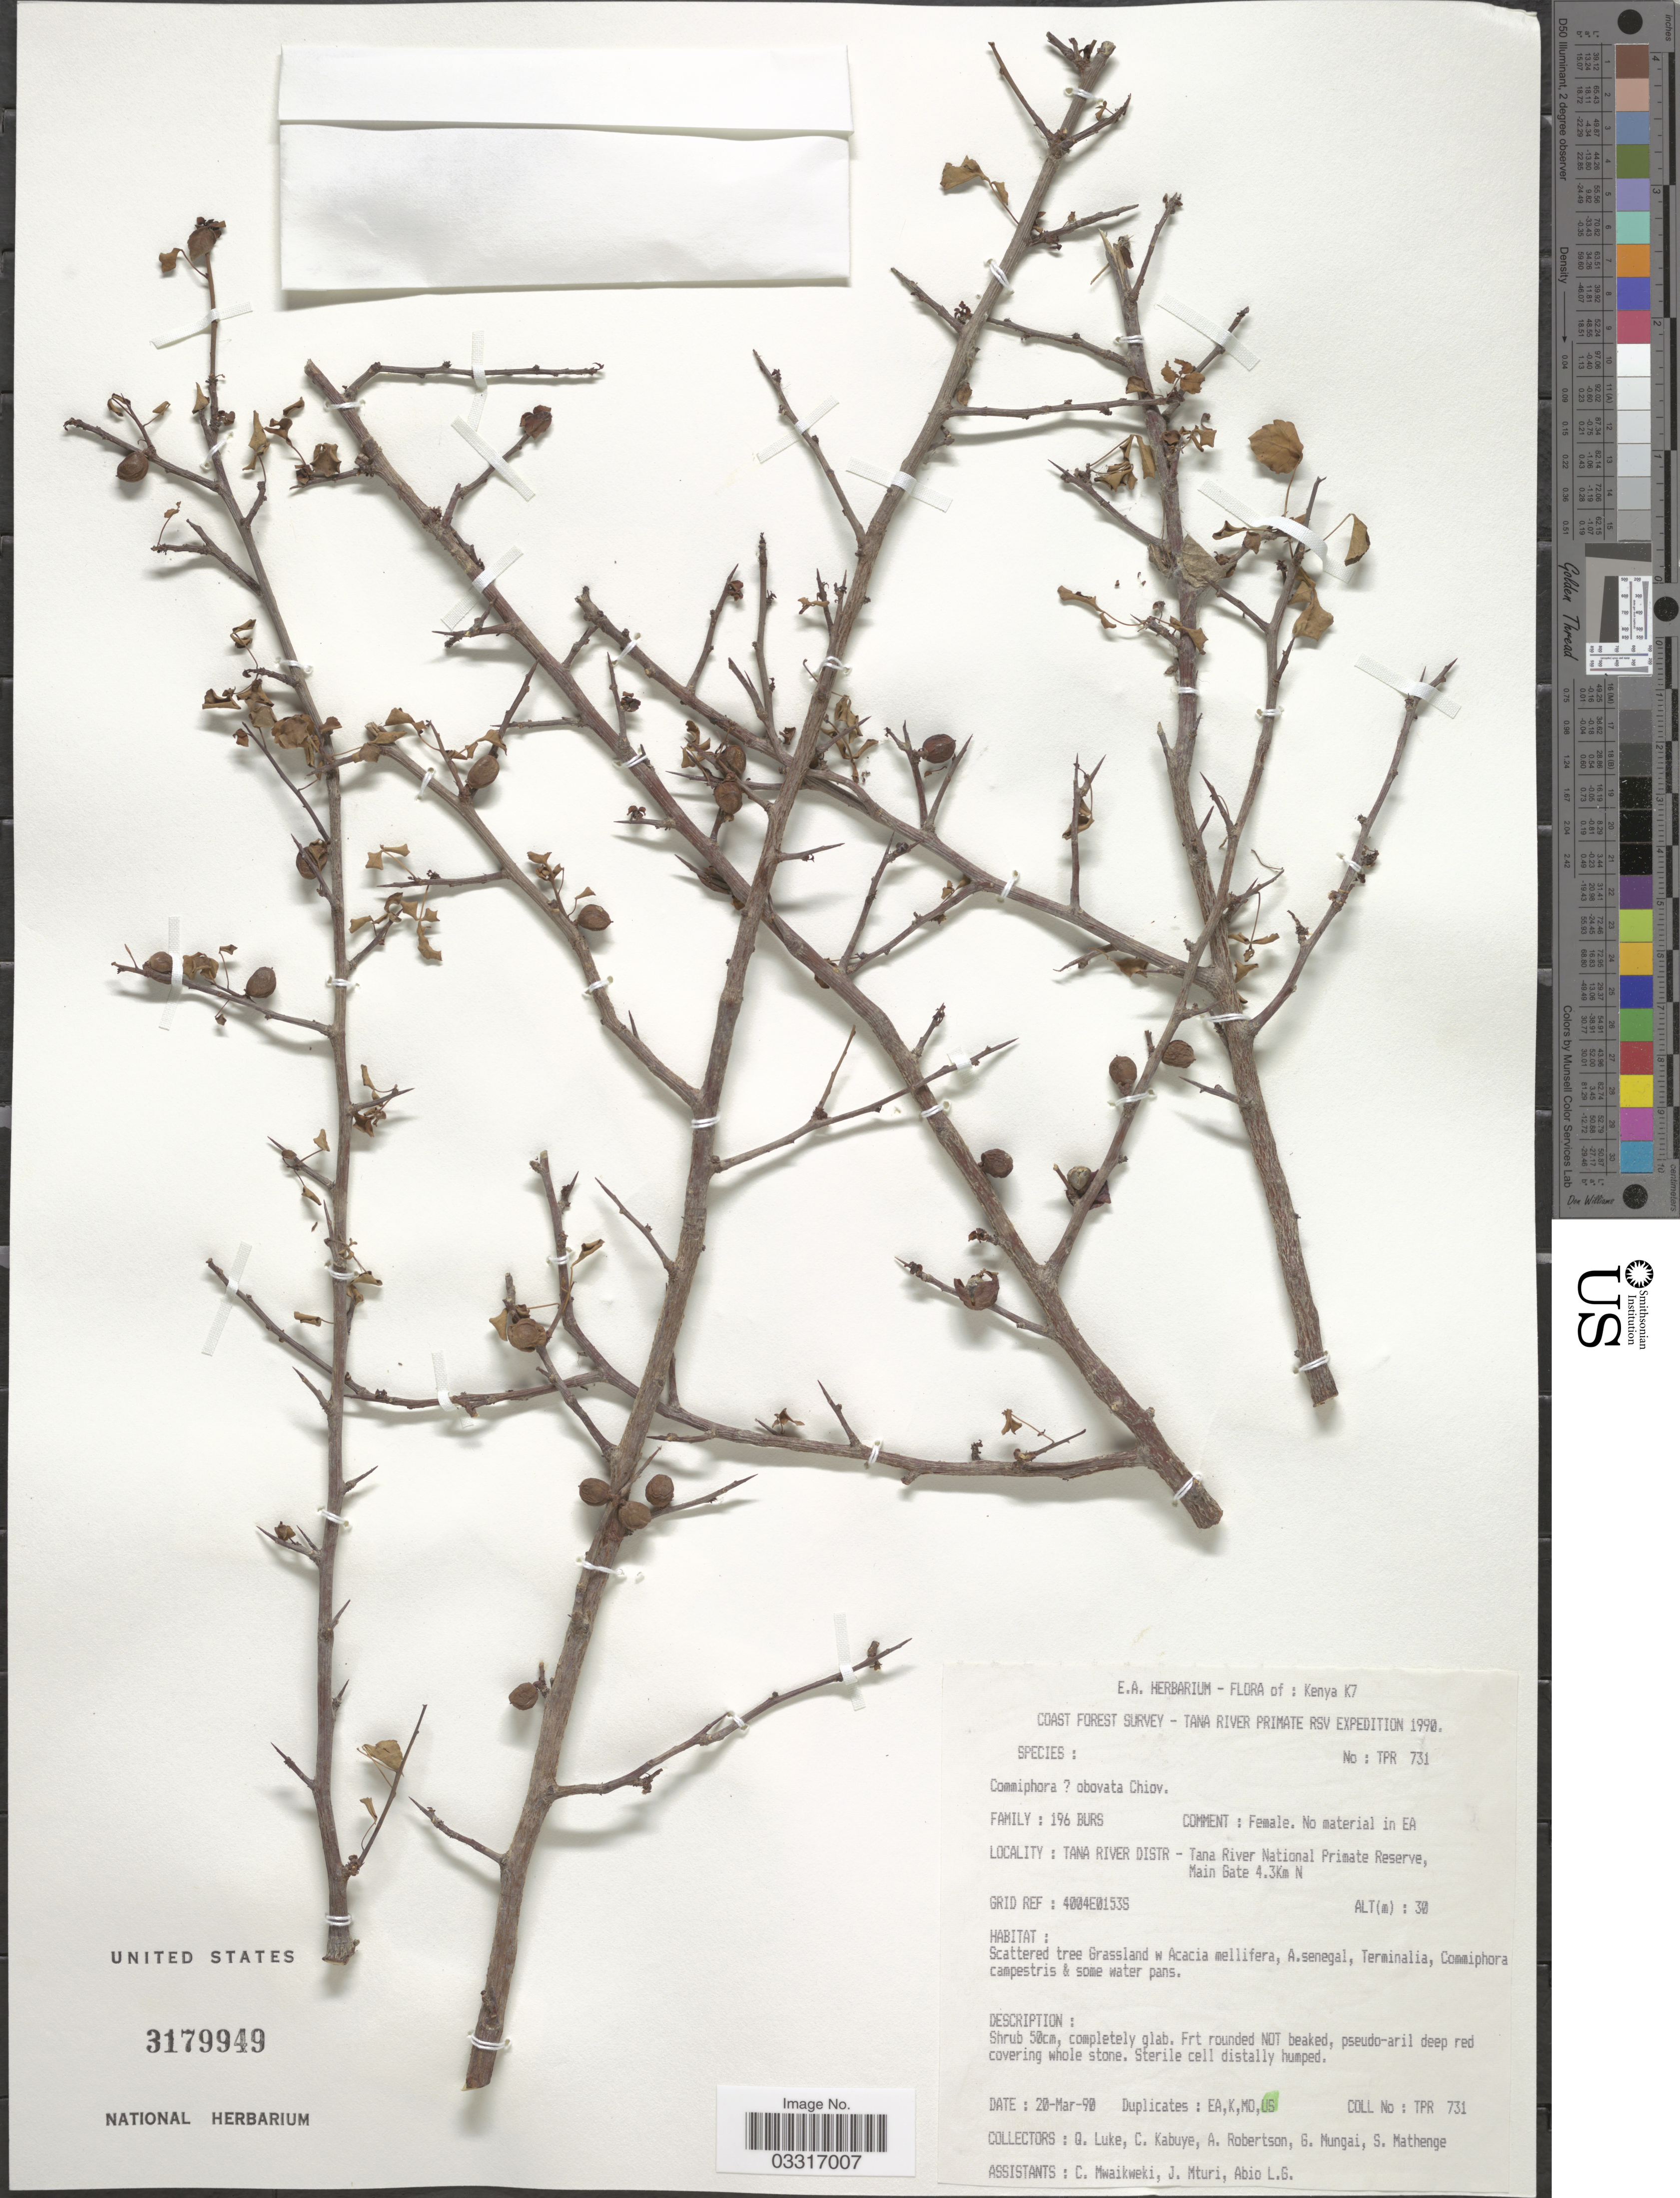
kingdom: Plantae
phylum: Tracheophyta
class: Magnoliopsida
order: Sapindales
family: Burseraceae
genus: Commiphora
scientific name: Commiphora obovata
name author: Chiov.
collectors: Q. Luke, C. Kabuye, A. Robertson, G. Mungai & S. Mathenge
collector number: TPR 731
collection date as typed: Transcribed d/m/y: 20/3/90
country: Kenya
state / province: Tana River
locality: K7. Tana River Distr - Tana River National Primate Reserve, Main Gate 4.3Km N.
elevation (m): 30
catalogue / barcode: US 3179949